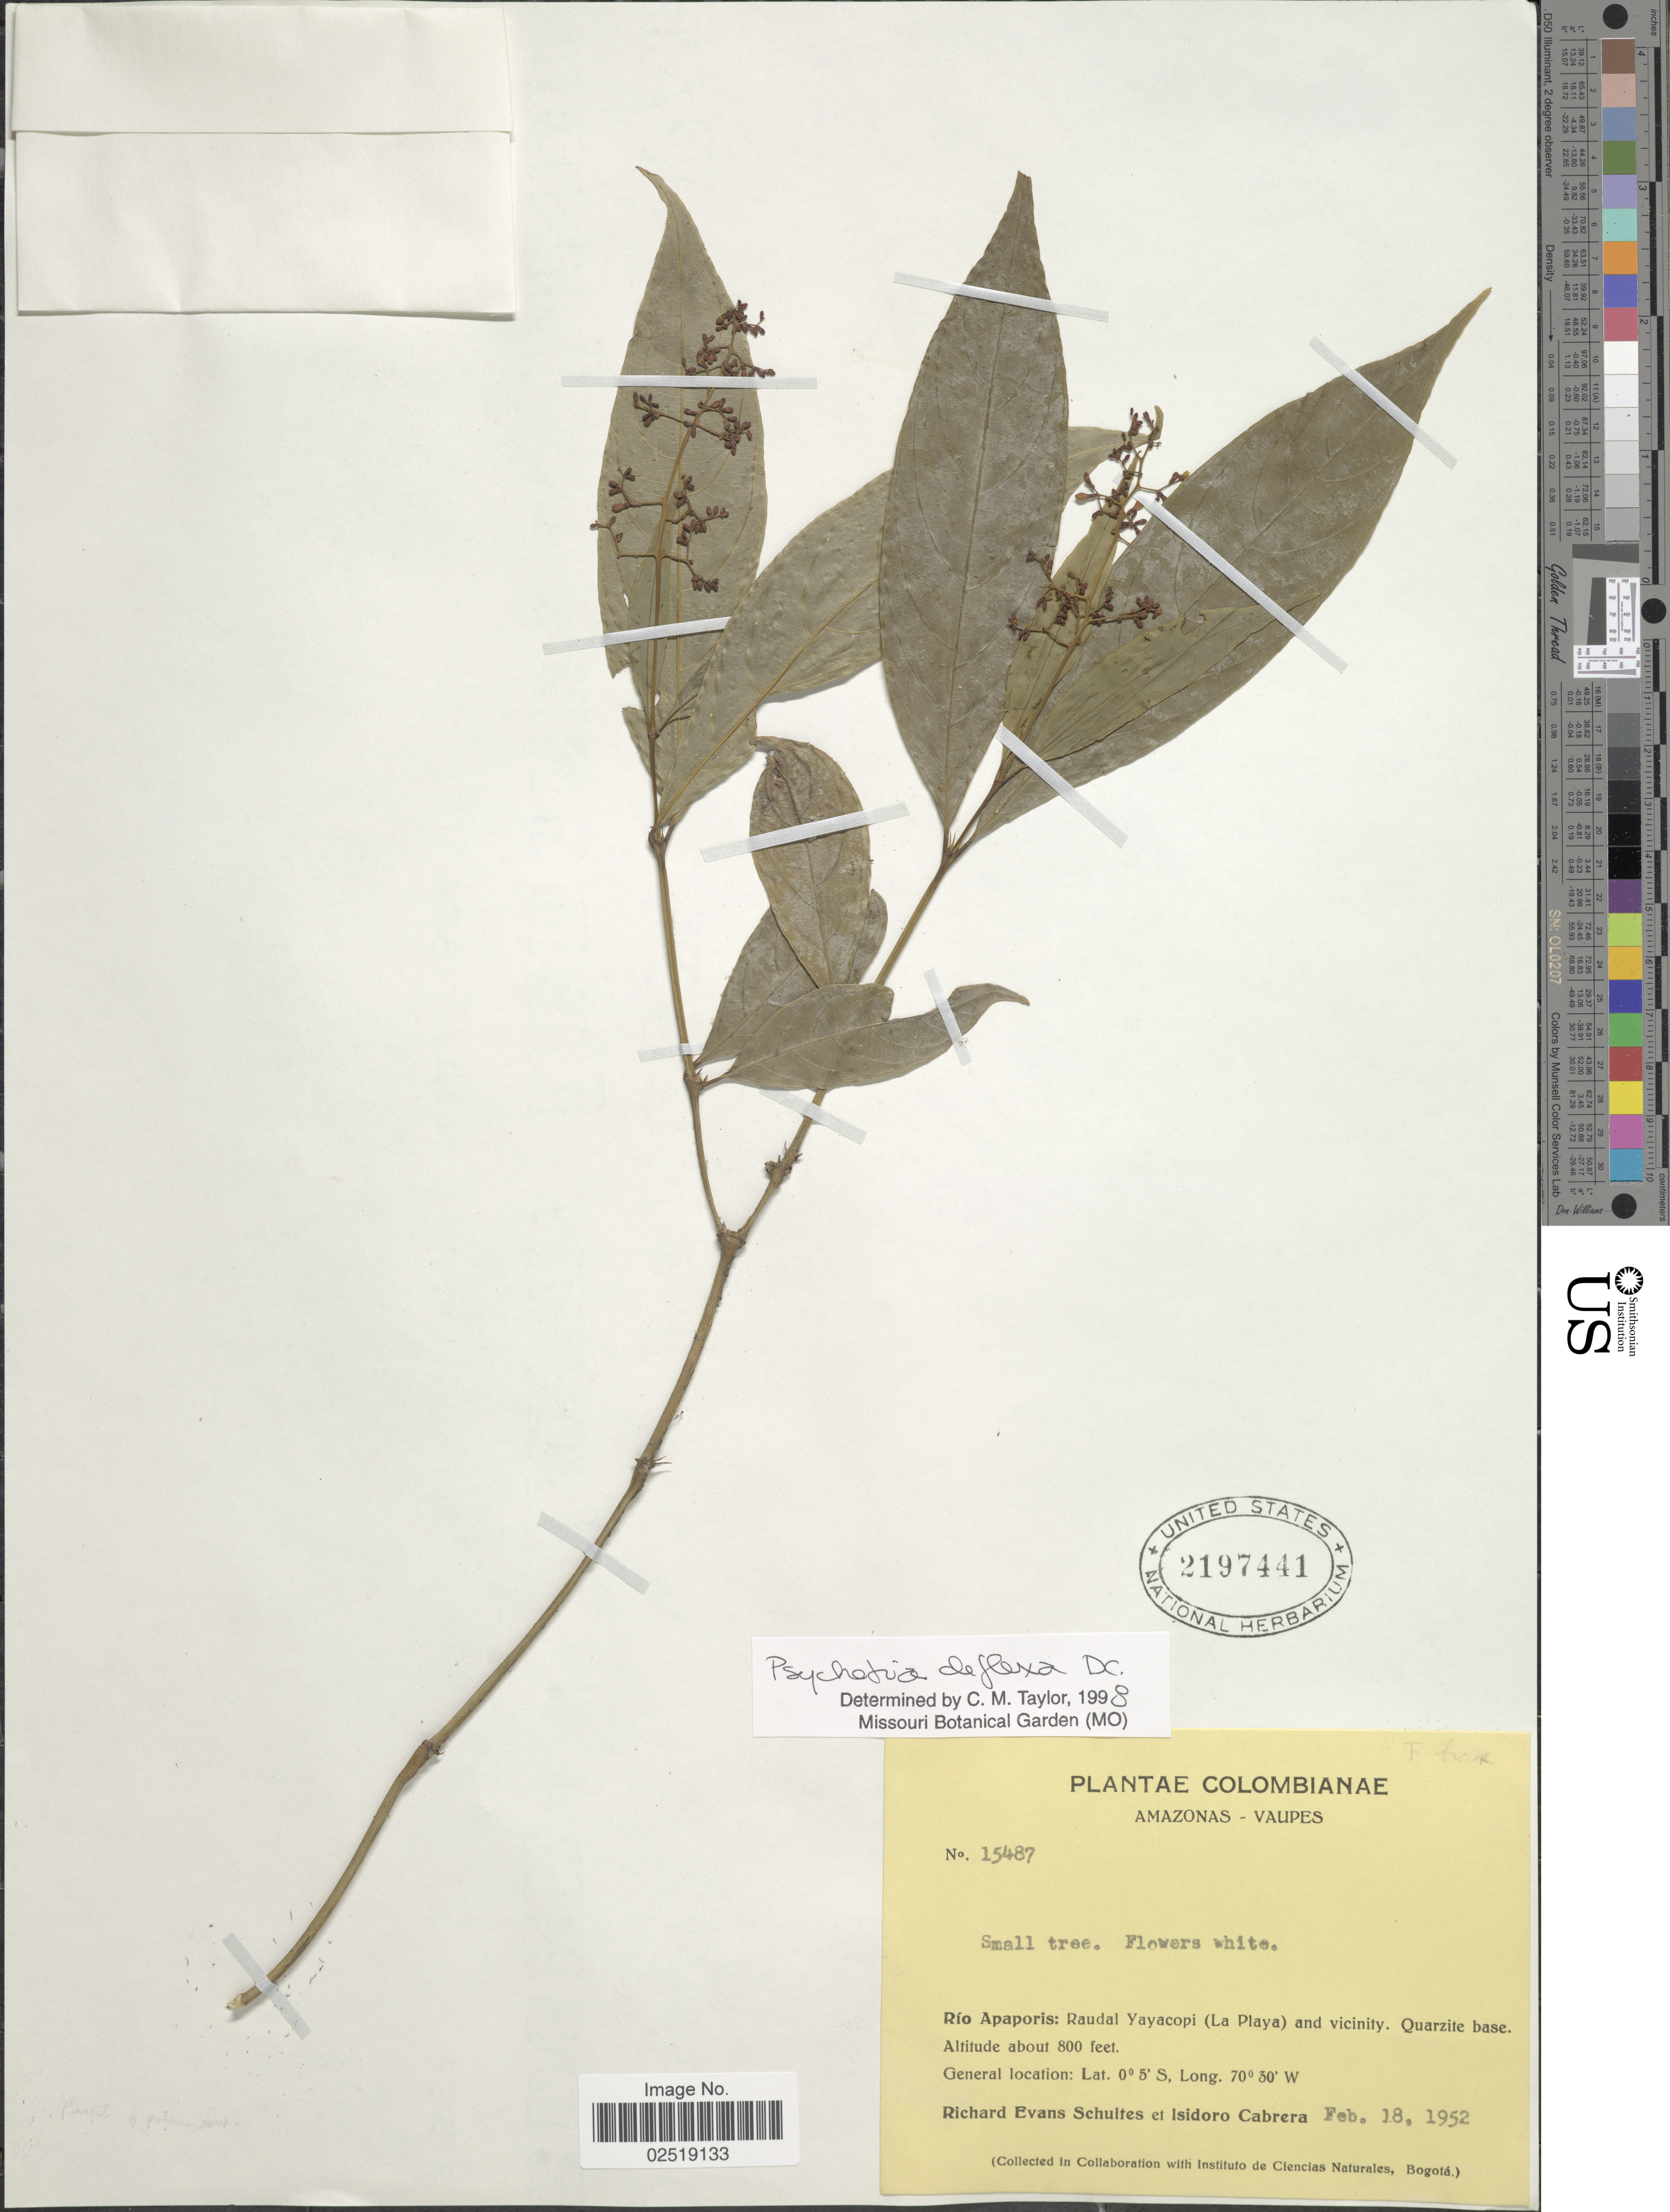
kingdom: Plantae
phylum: Tracheophyta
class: Magnoliopsida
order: Gentianales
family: Rubiaceae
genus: Psychotria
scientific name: Psychotria deflexa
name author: DC.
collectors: R. E. Schultes & I. Cabrera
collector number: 15487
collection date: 1952-02-18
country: Colombia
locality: Amazonas-Vaupes. Rio Apaporis: Raudal Yaycopi (La Playa) and vicinity. Quarzite base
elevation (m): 244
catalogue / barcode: US 2197441